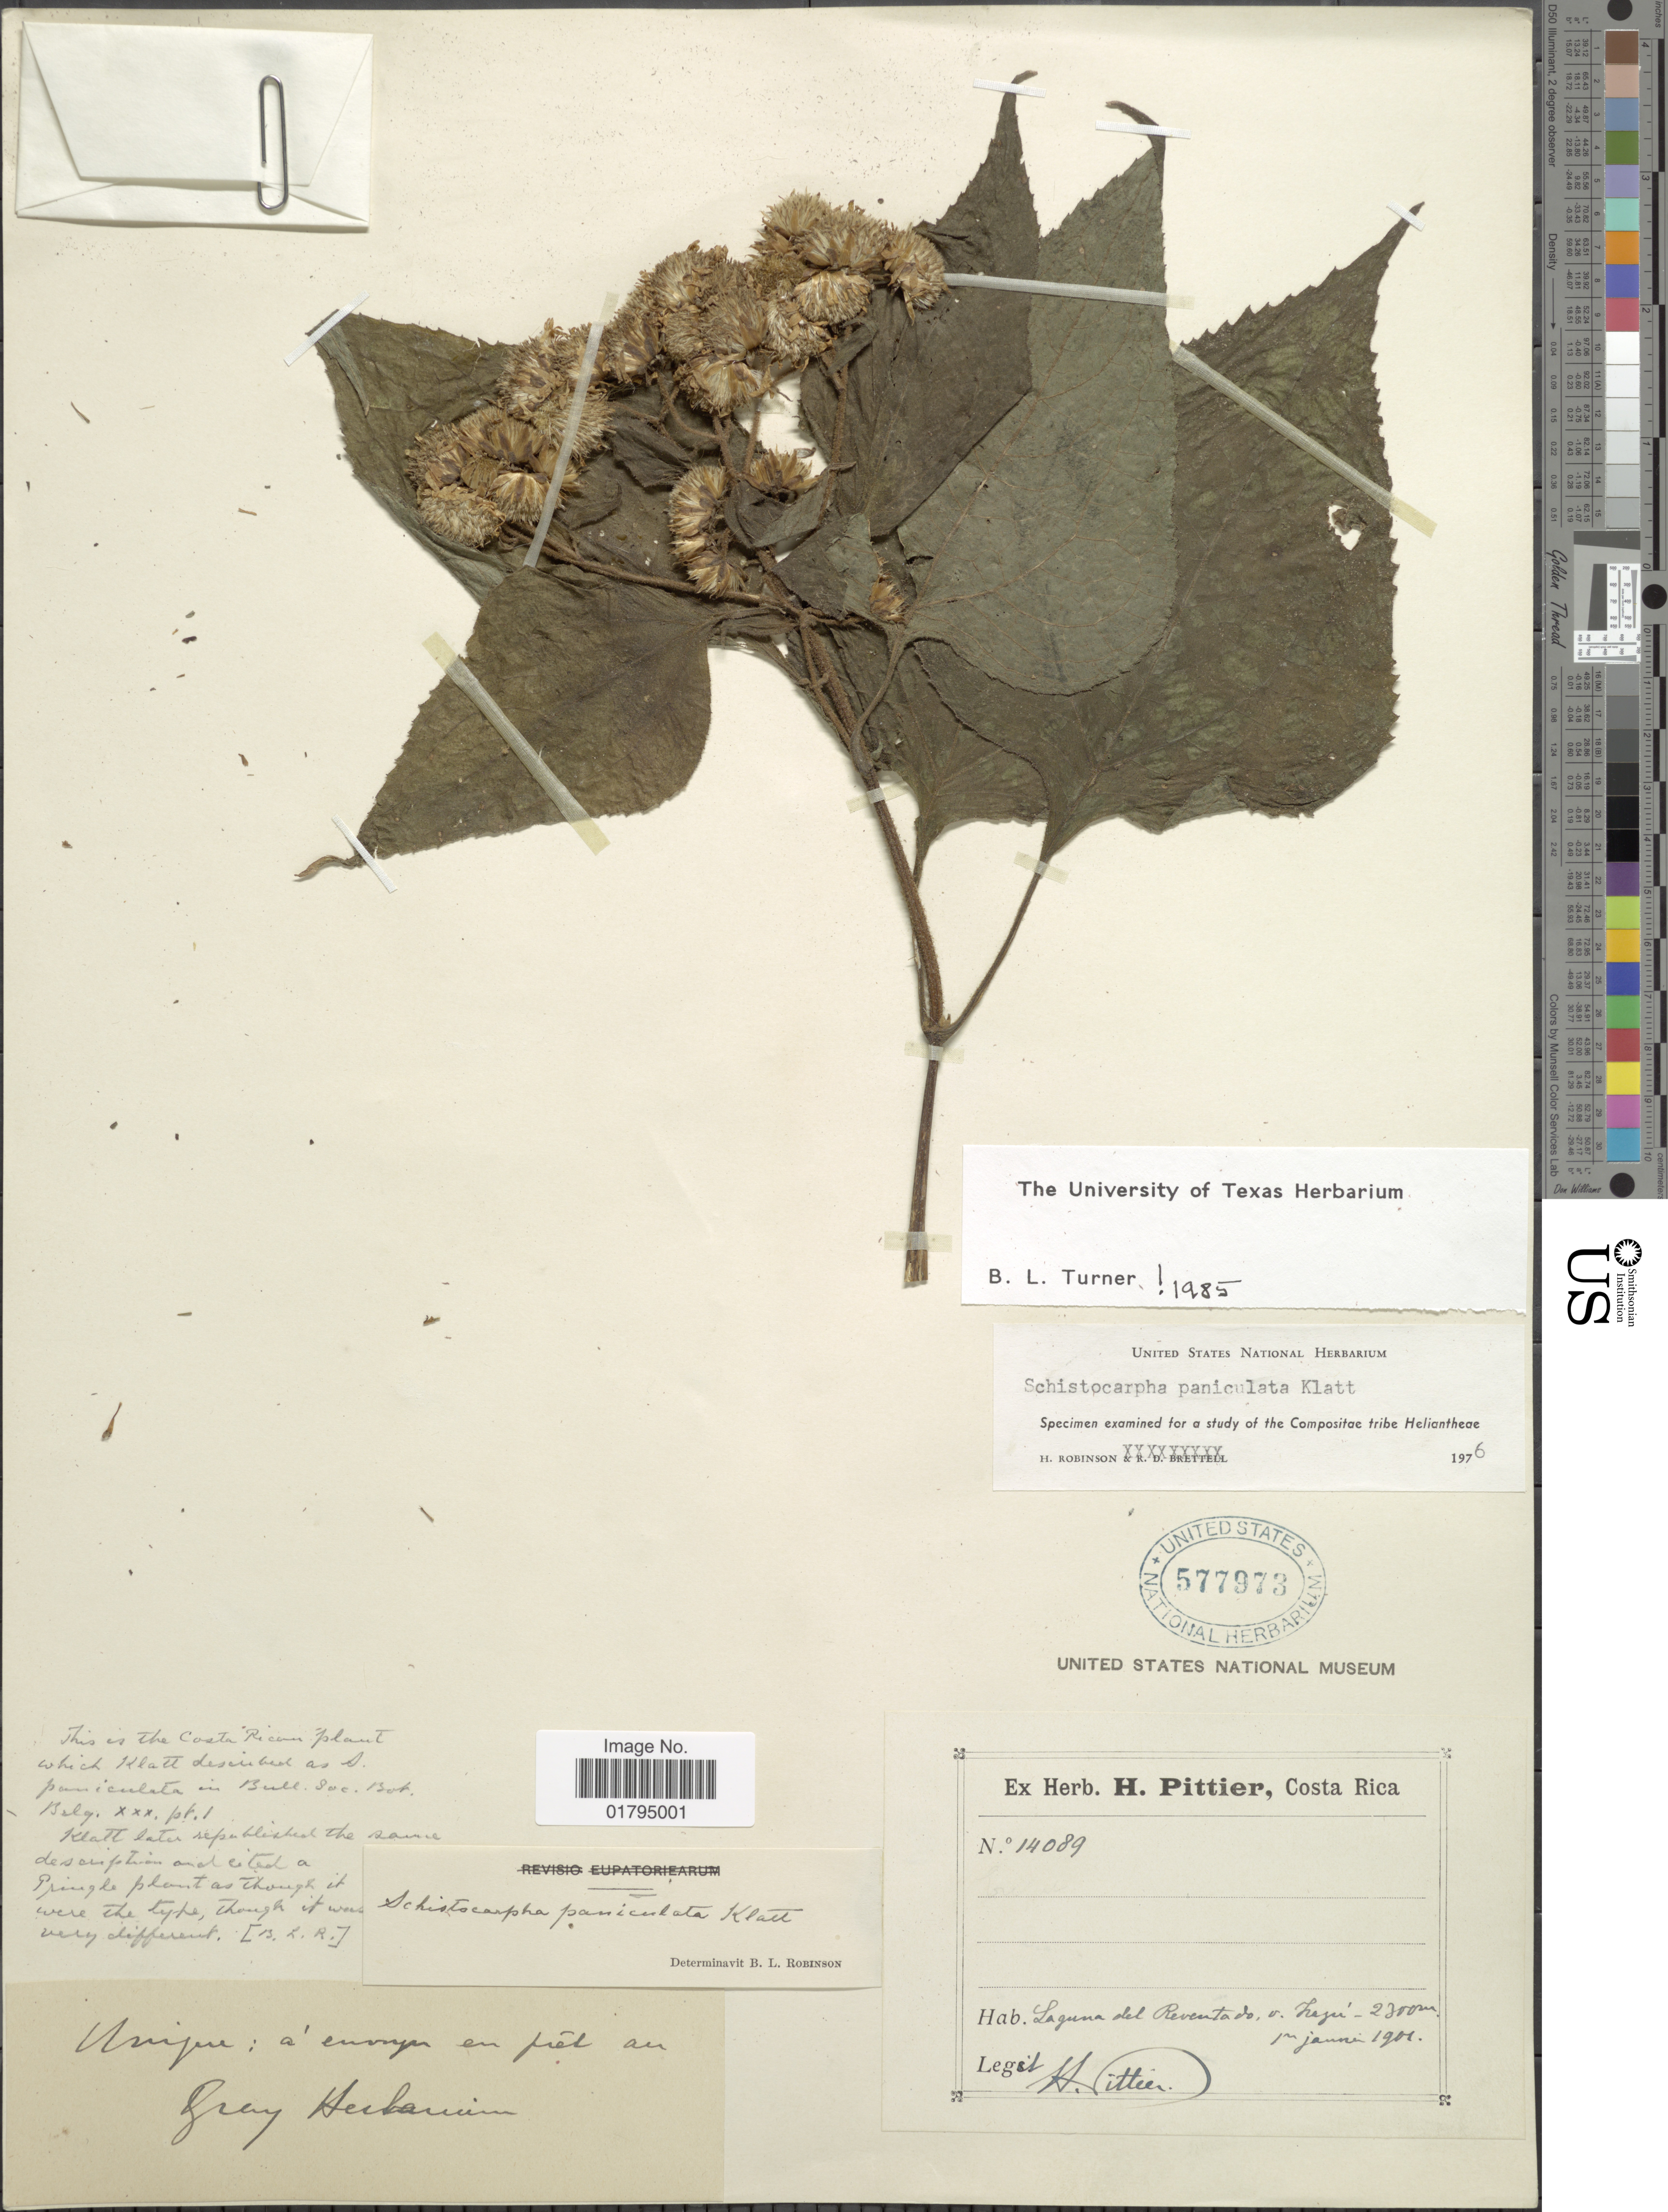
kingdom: Plantae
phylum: Tracheophyta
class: Magnoliopsida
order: Asterales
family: Asteraceae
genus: Schistocarpha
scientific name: Schistocarpha paniculata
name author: Klatt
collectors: H. F. Pittier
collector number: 14089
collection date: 1901-01-01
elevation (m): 2300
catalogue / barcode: US 577973